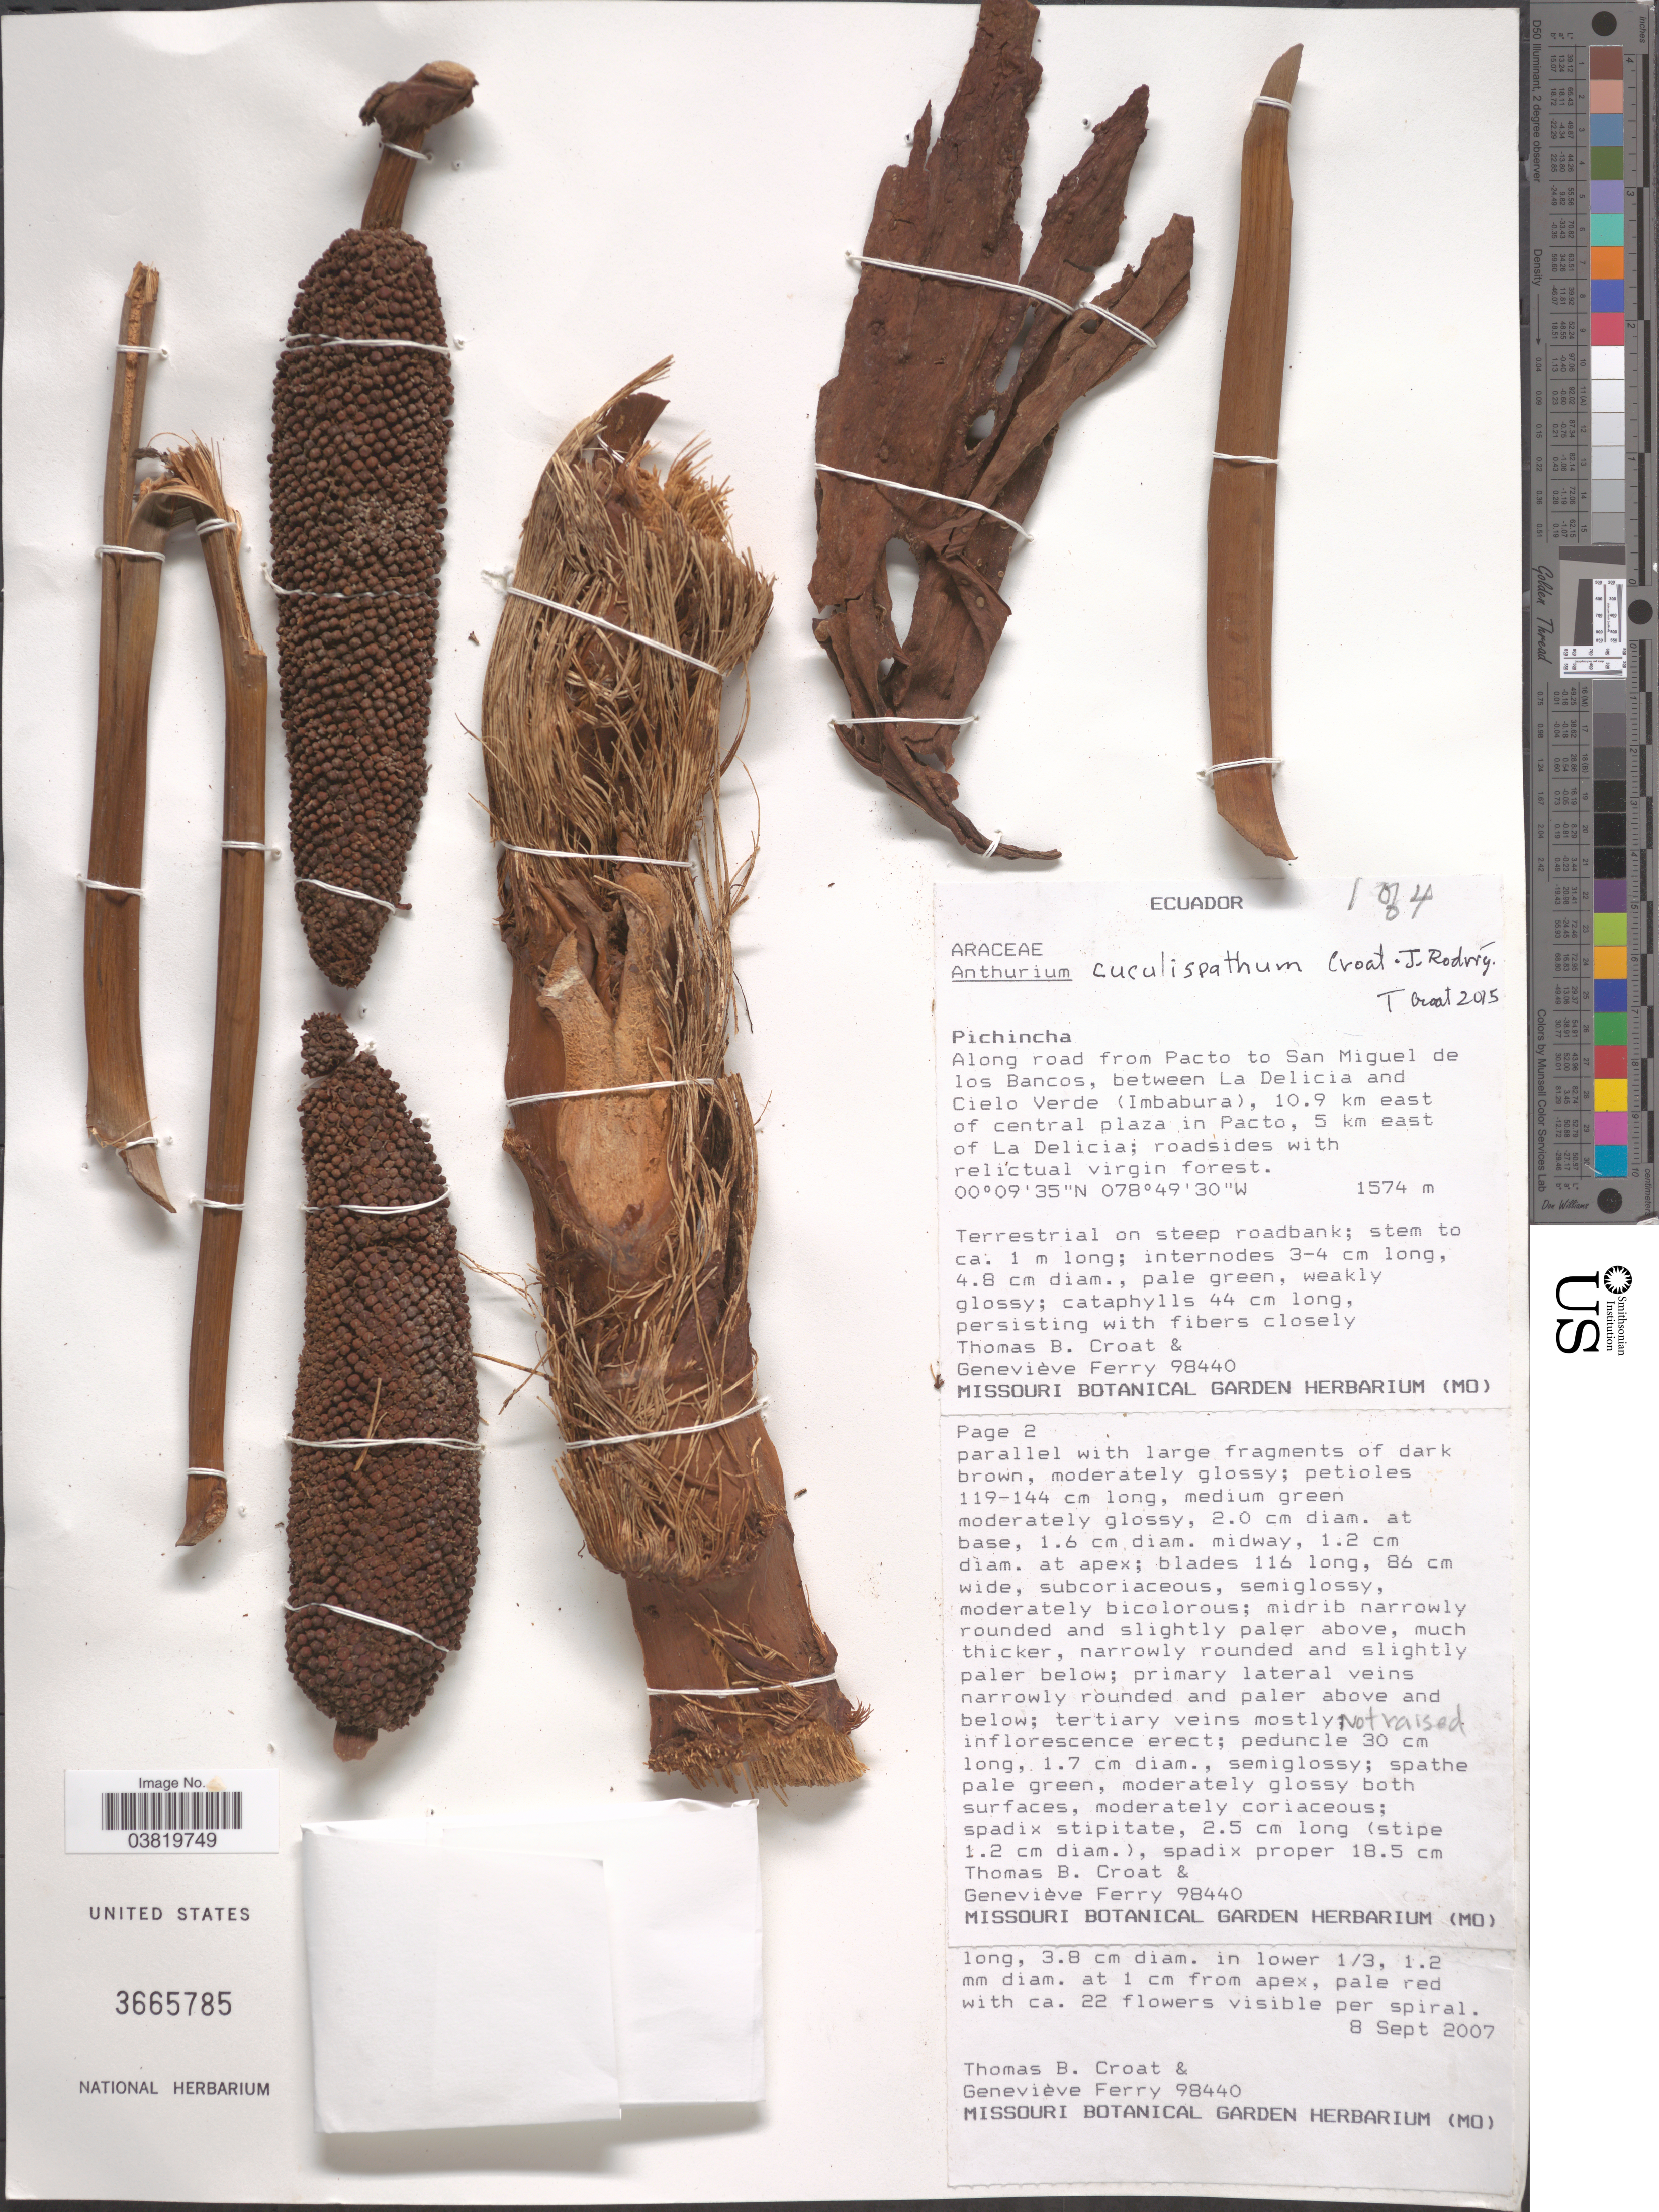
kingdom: Plantae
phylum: Tracheophyta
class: Liliopsida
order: Alismatales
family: Araceae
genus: Anthurium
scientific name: Anthurium cupulispathum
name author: Croat & J. Rodr.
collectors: T. B. Croat & G. Ferry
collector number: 98440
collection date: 2007-09-08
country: Ecuador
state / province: Pichincha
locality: Along road from Pacto to San Miguel de los Bancos, between La Delicia and Cielo Verde ( Imbabura), 10.9 km east of central plaza in Pacto, 5 km east of La Delicia.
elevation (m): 1574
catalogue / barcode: US 365785